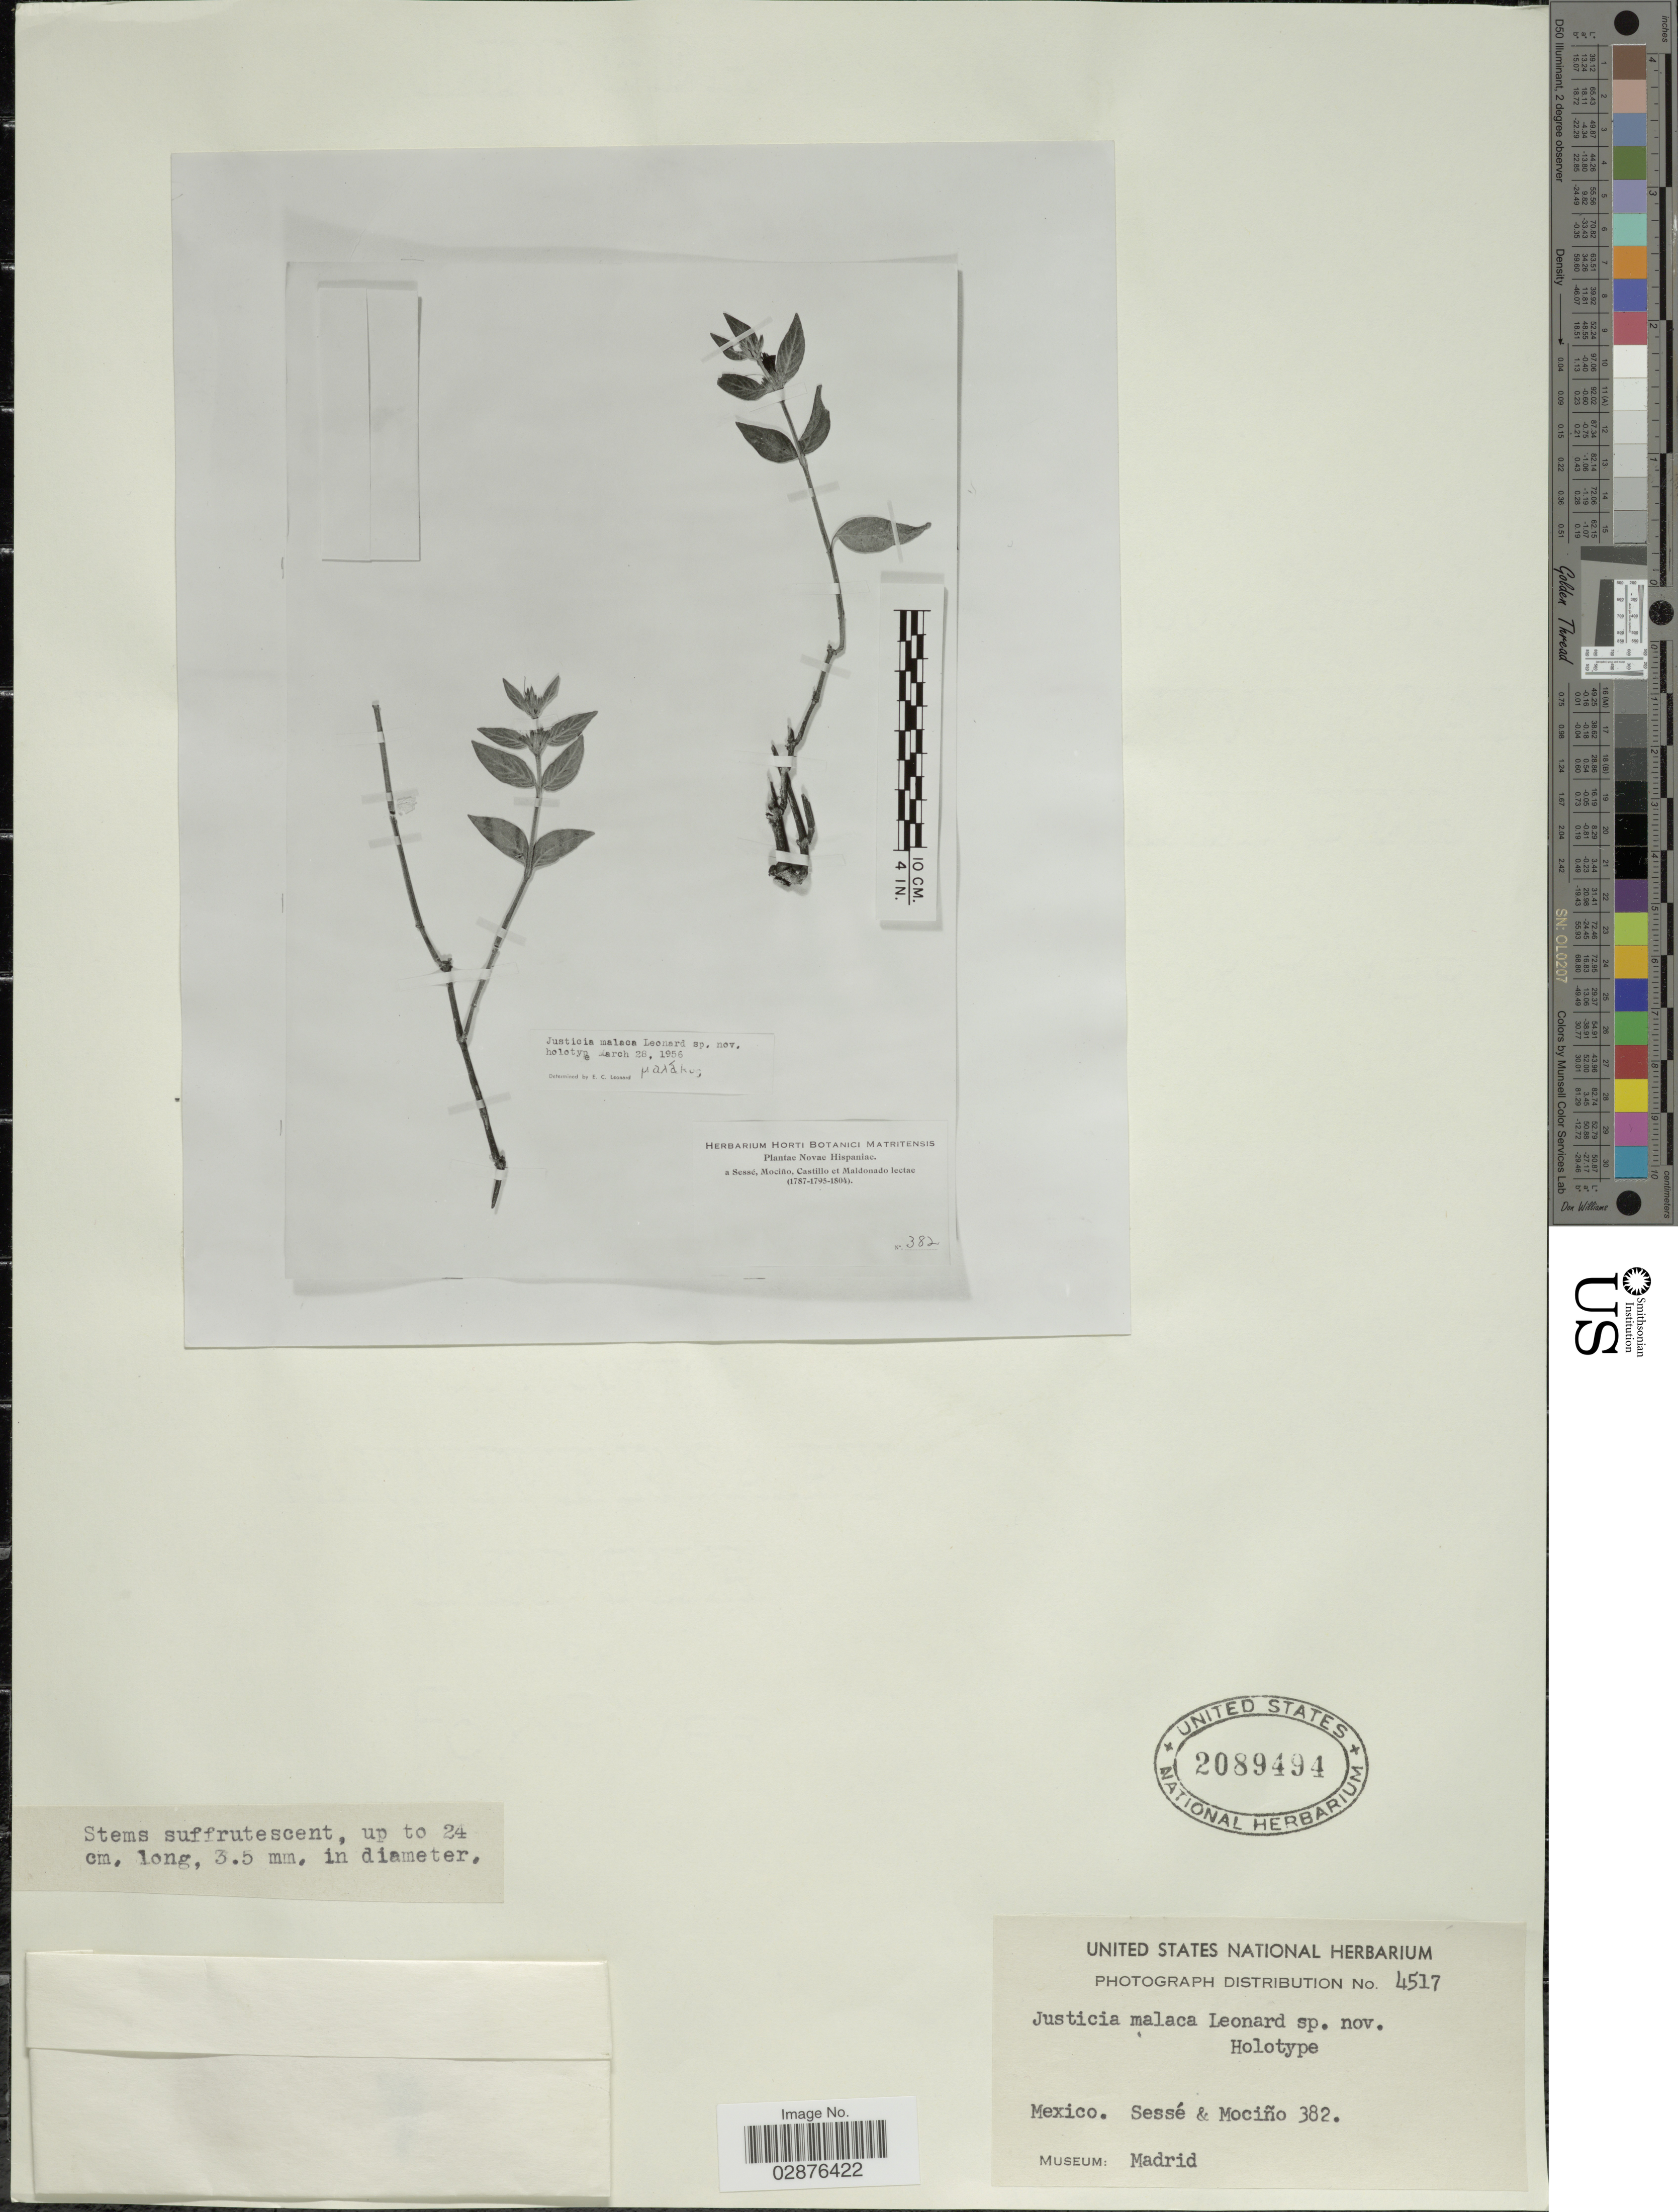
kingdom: Plantae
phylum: Tracheophyta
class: Magnoliopsida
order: Lamiales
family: Acanthaceae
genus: Justicia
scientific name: Justicia furcata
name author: Lam.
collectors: Sessé, --, Mociño, Castillo, -- & Maldonado, --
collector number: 382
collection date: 1787/1804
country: Mexico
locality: Novae Hispaniae.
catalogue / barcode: US 2089494